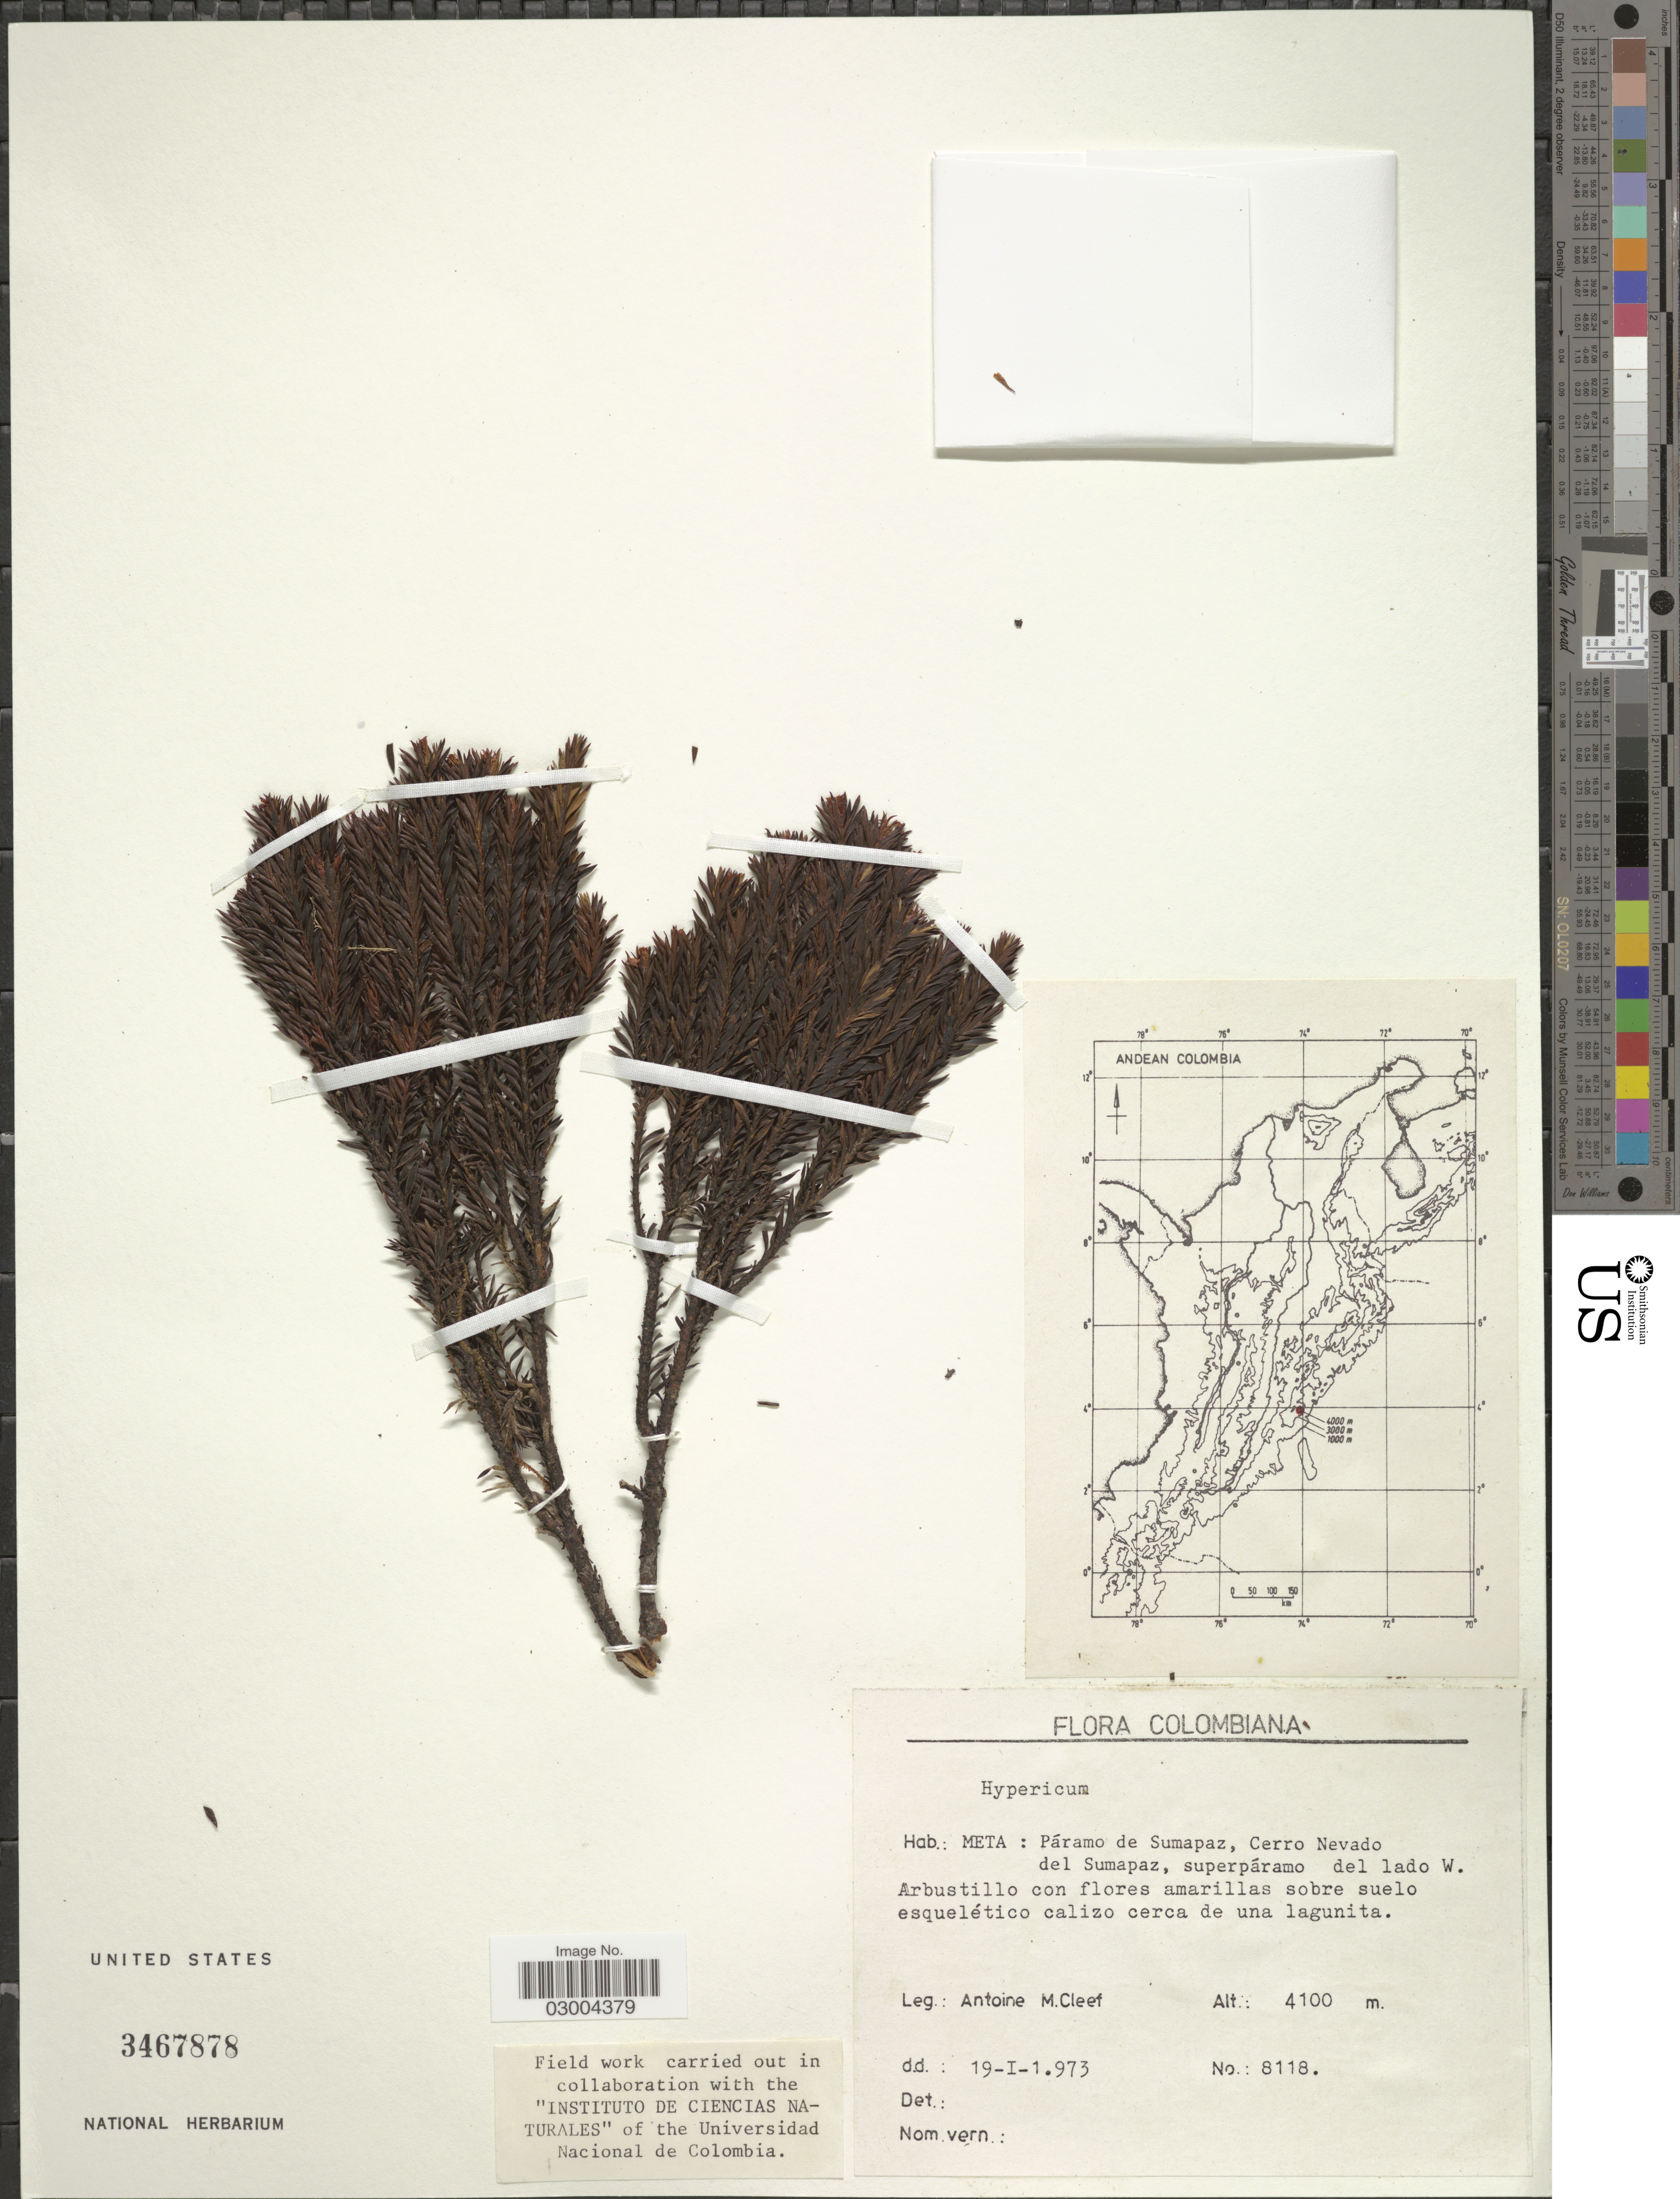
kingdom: Plantae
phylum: Tracheophyta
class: Magnoliopsida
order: Malpighiales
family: Hypericaceae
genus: Hypericum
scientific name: Hypericum sp.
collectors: A. M. Cleef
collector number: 8118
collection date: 1973-01-19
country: Colombia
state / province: Meta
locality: Páramo de Sumapaz, Cerro Nevado del Sumapaz, superpáramo del lado W.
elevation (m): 4100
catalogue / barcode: US 3467878